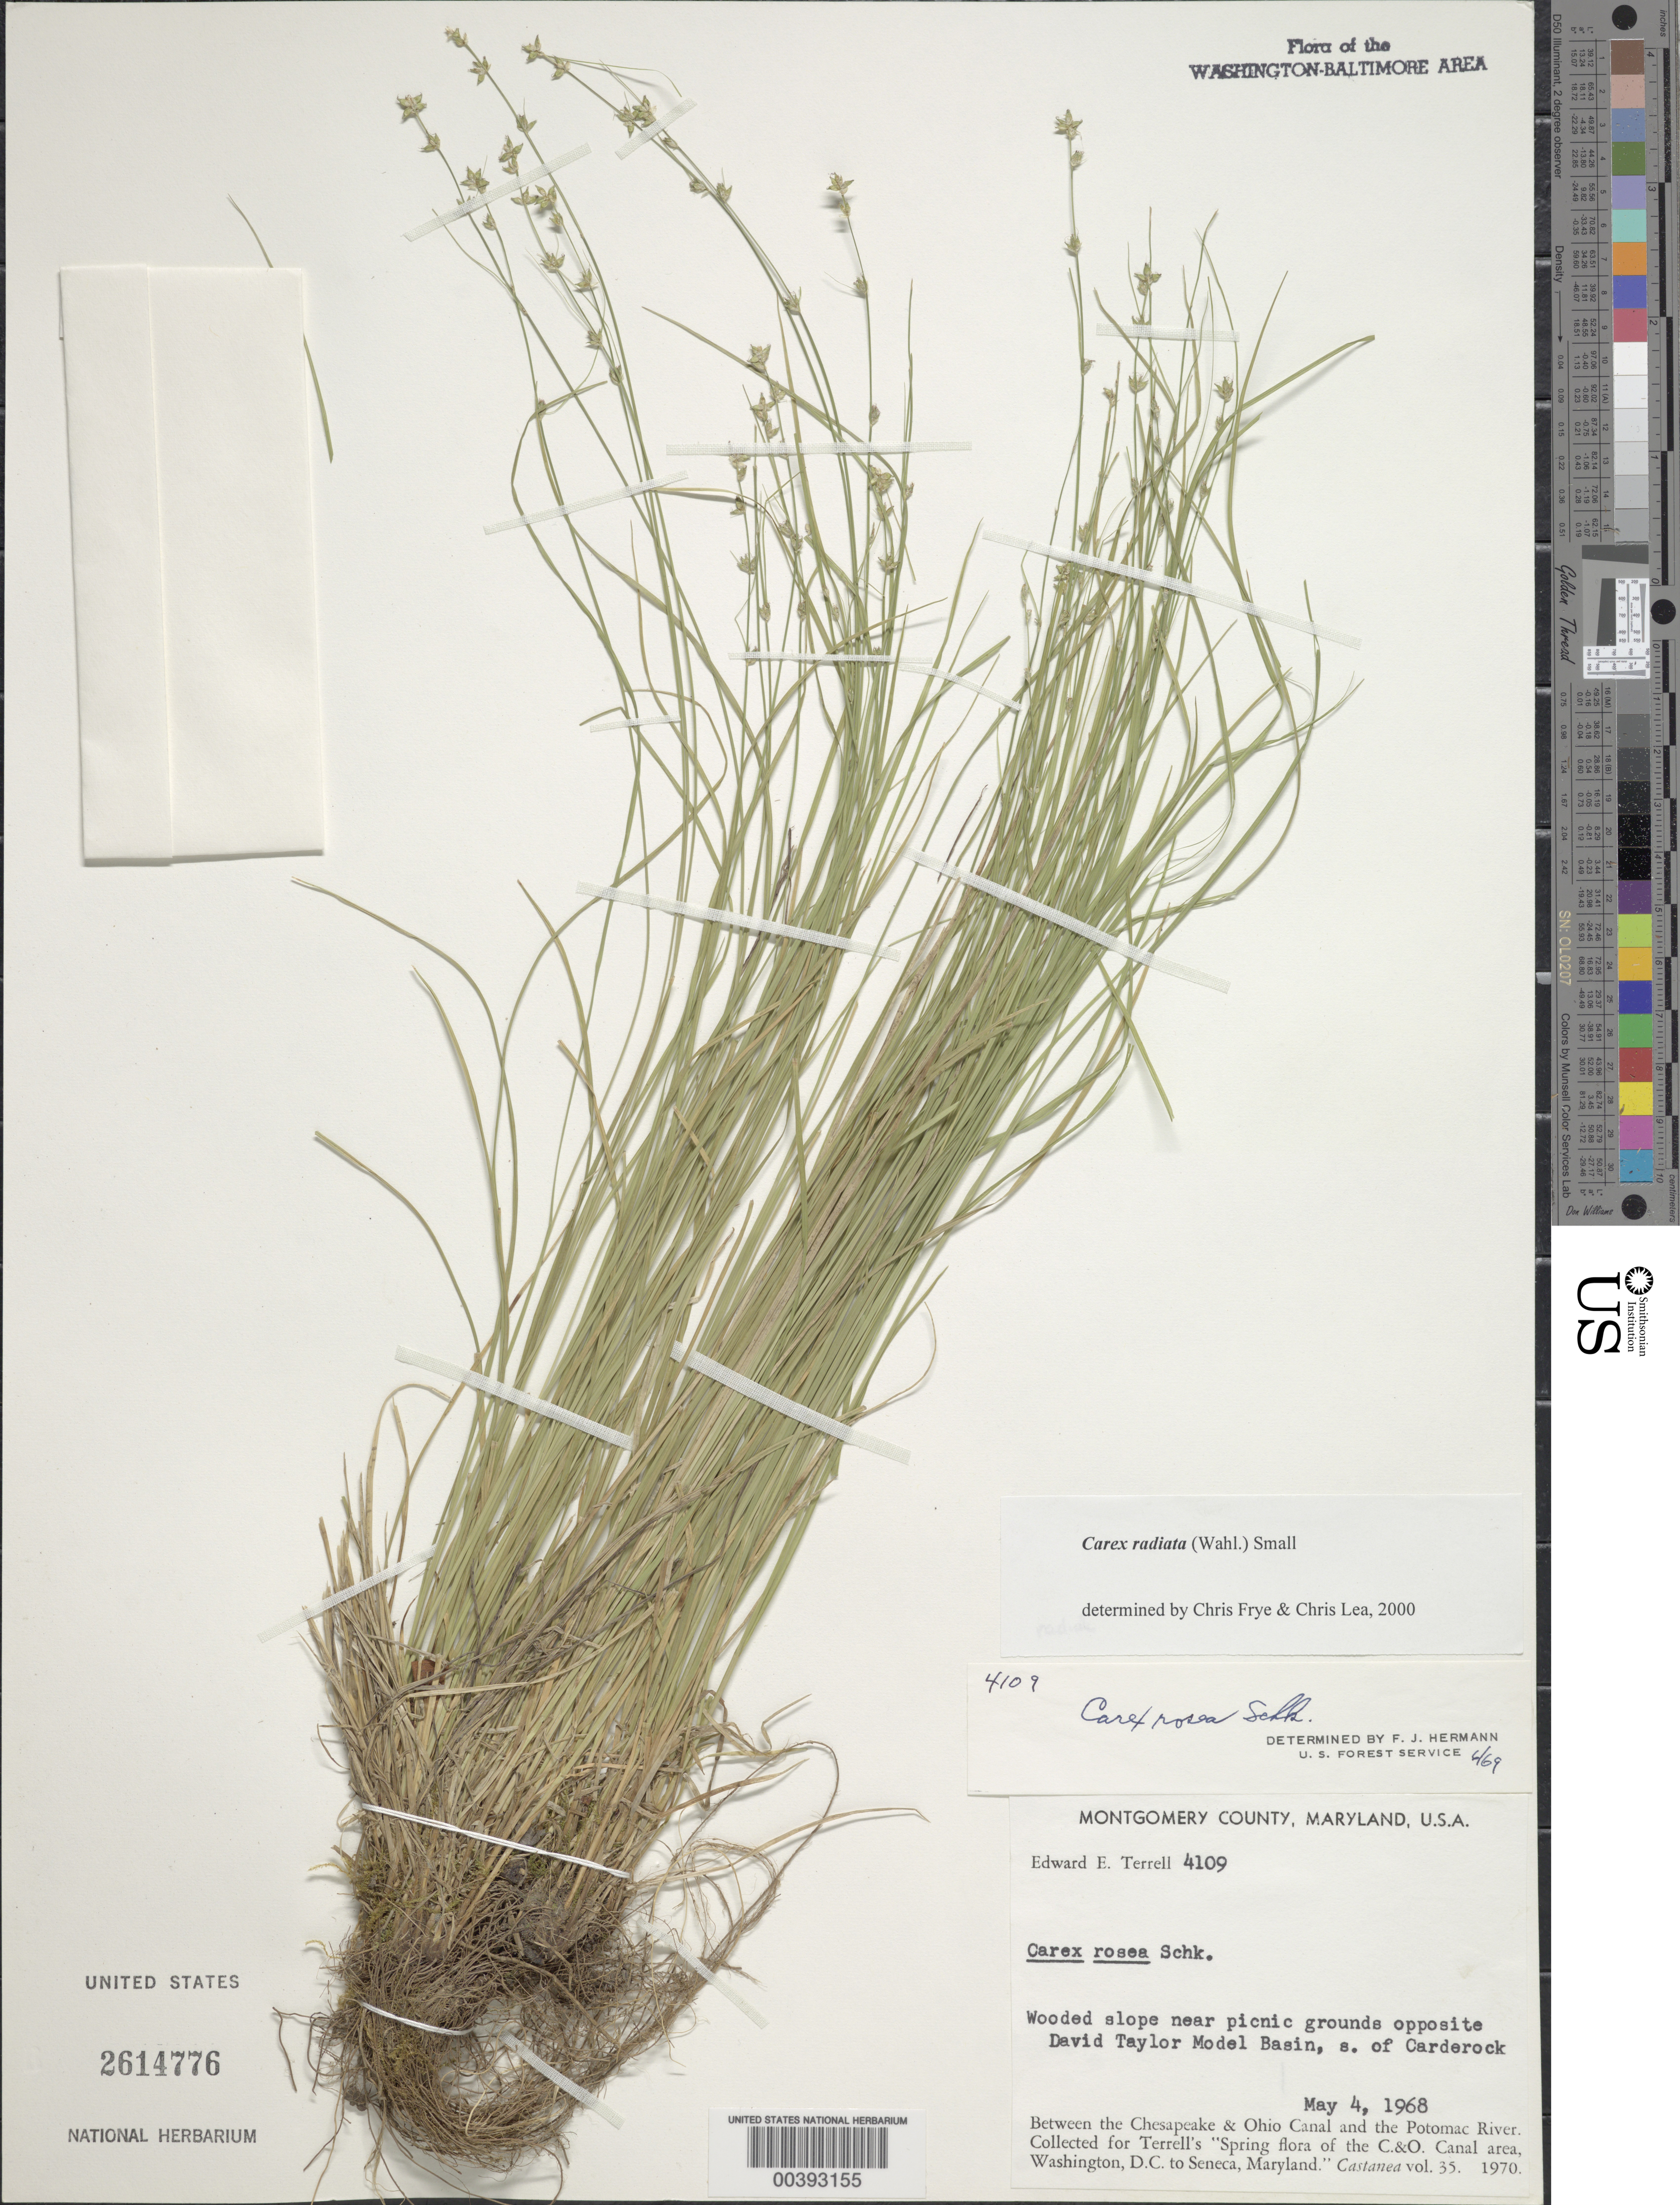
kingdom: Plantae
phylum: Tracheophyta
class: Liliopsida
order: Poales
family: Cyperaceae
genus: Carex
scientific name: Carex radiata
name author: (Wahlenb.) Small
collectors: E. E. Terrell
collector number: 4109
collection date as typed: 04 May 1968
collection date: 1968-05-04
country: United States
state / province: Maryland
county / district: Montgomery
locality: opposite David Taylor Model Basin, south of Carderock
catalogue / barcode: US 2614776